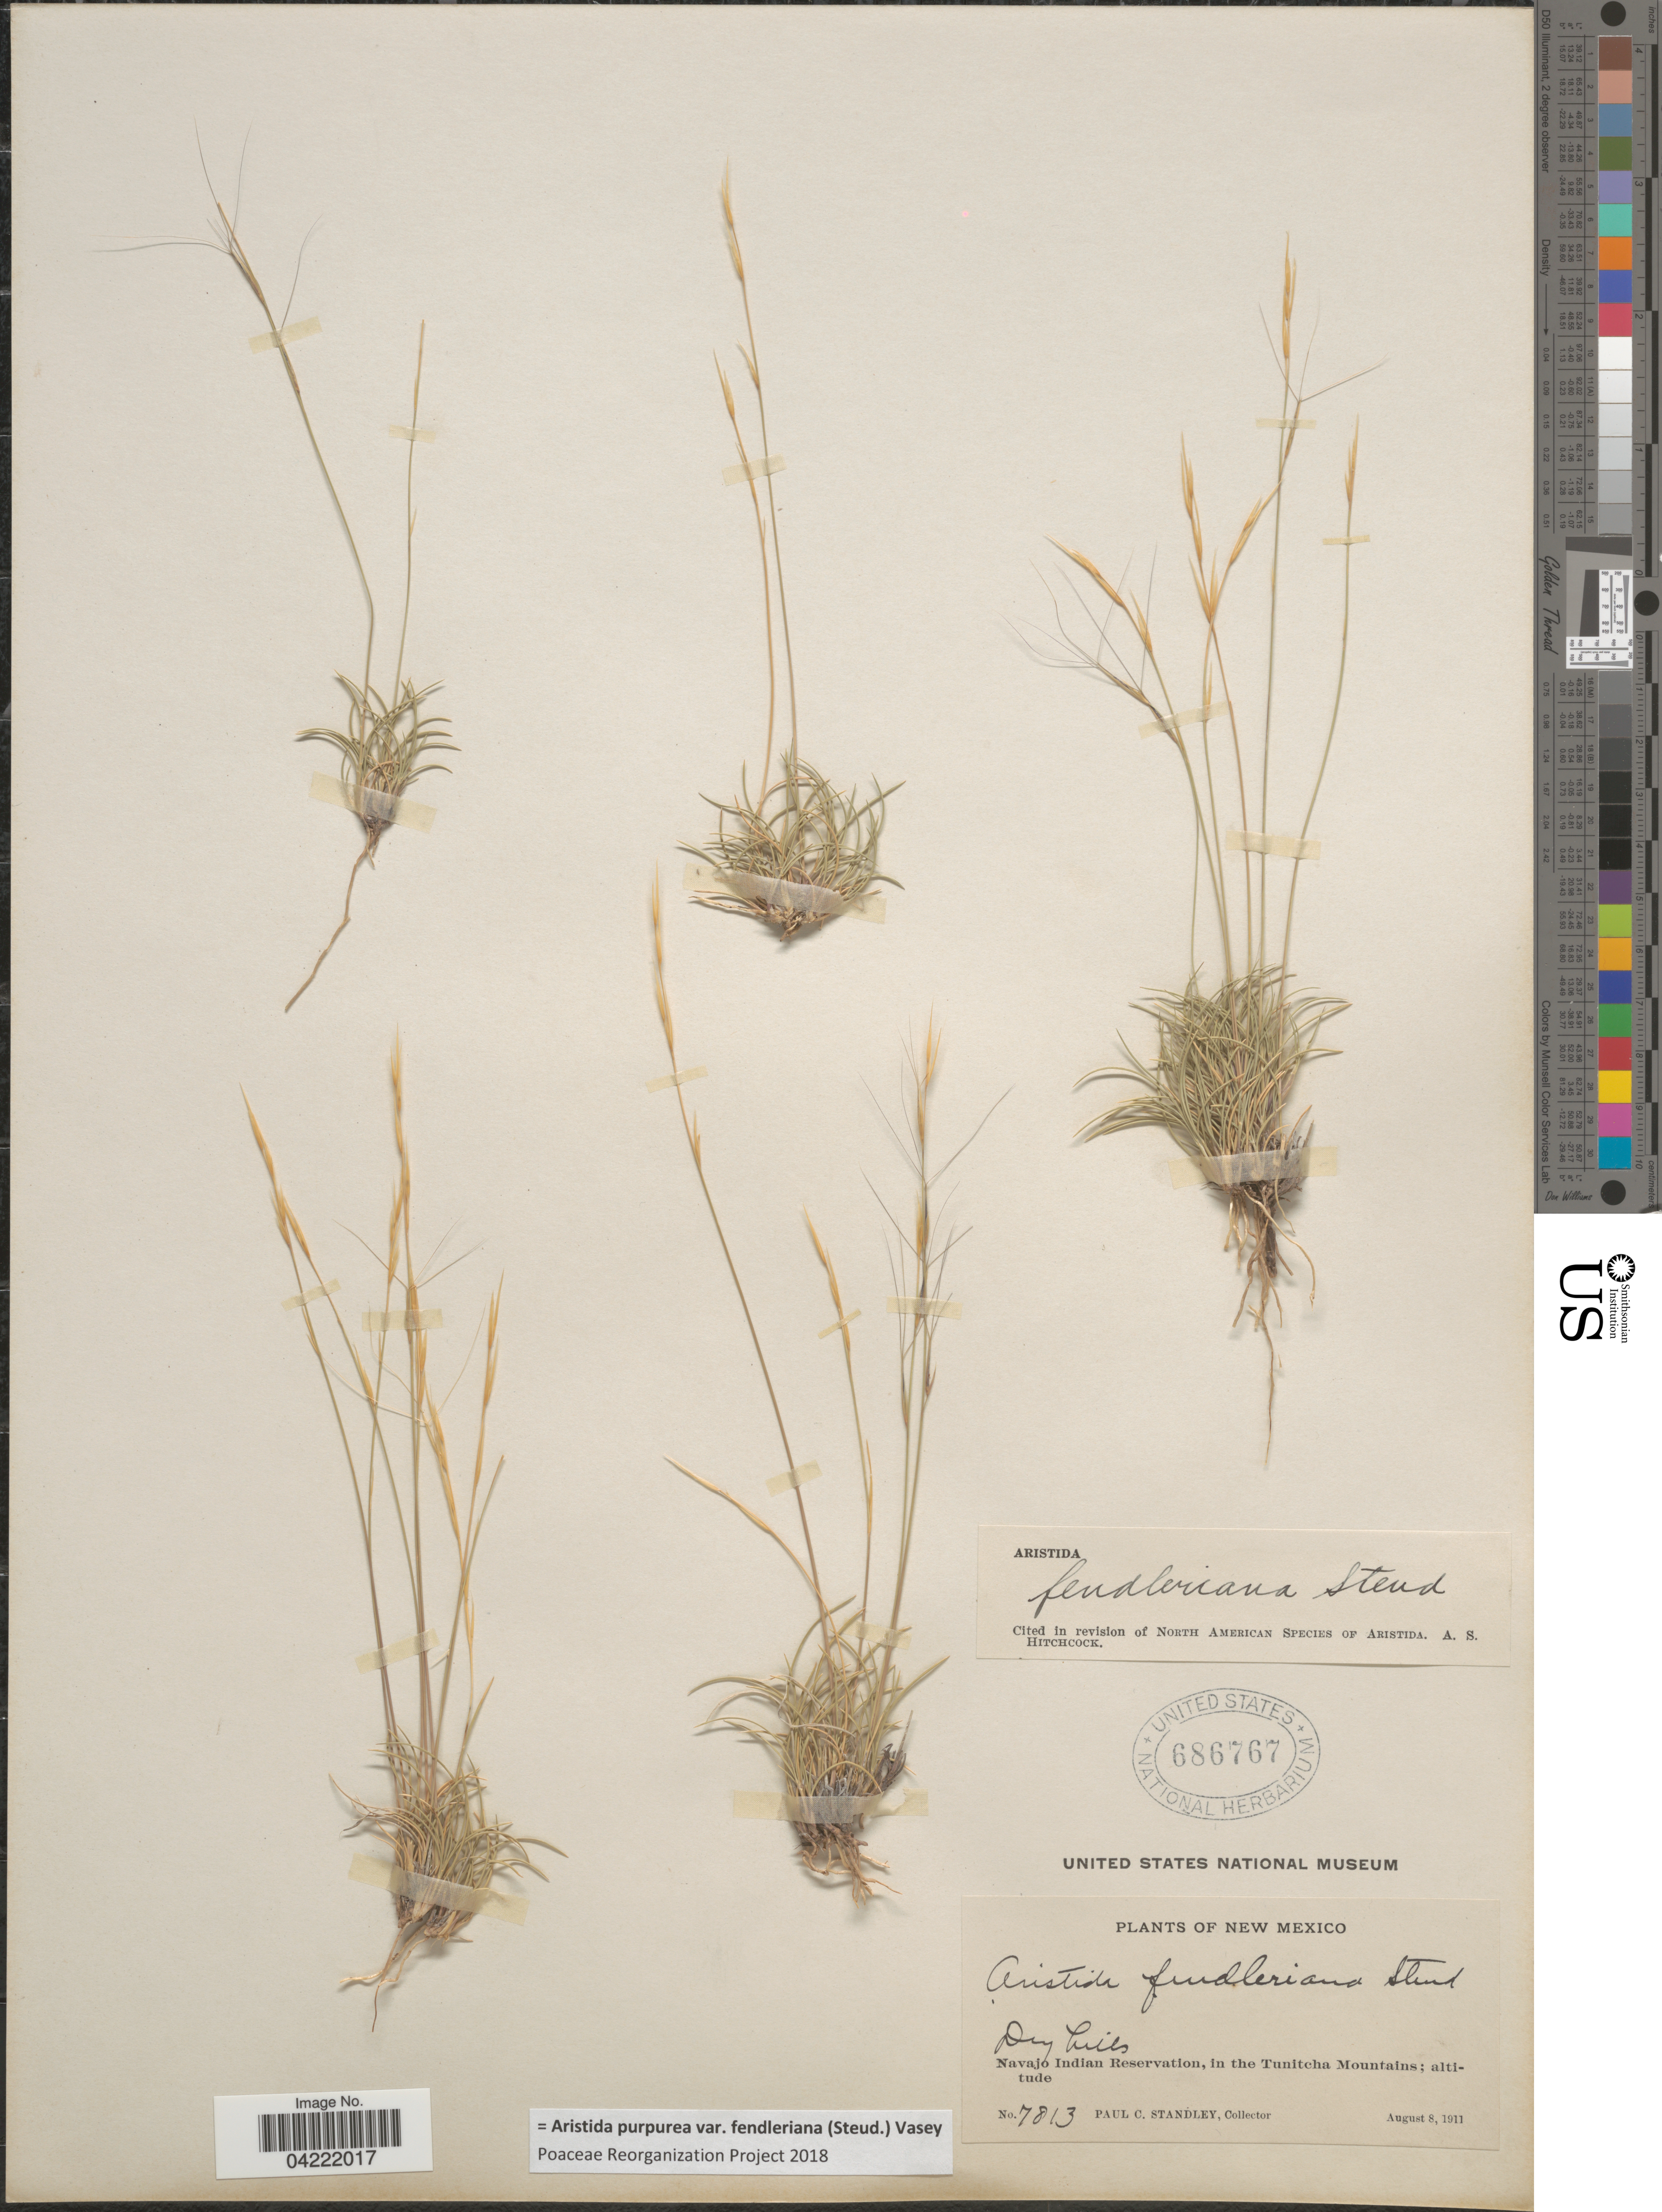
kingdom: Plantae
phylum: Tracheophyta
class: Liliopsida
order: Poales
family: Poaceae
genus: Aristida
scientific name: Aristida purpurea var. fendleriana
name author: (Steud.) Vasey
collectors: P. C. Standley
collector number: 7813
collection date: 1911-08-08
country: United States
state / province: New Mexico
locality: Dry hills. Navajo Indian Reservation, in the Tunitcha Mountains.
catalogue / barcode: US 686767